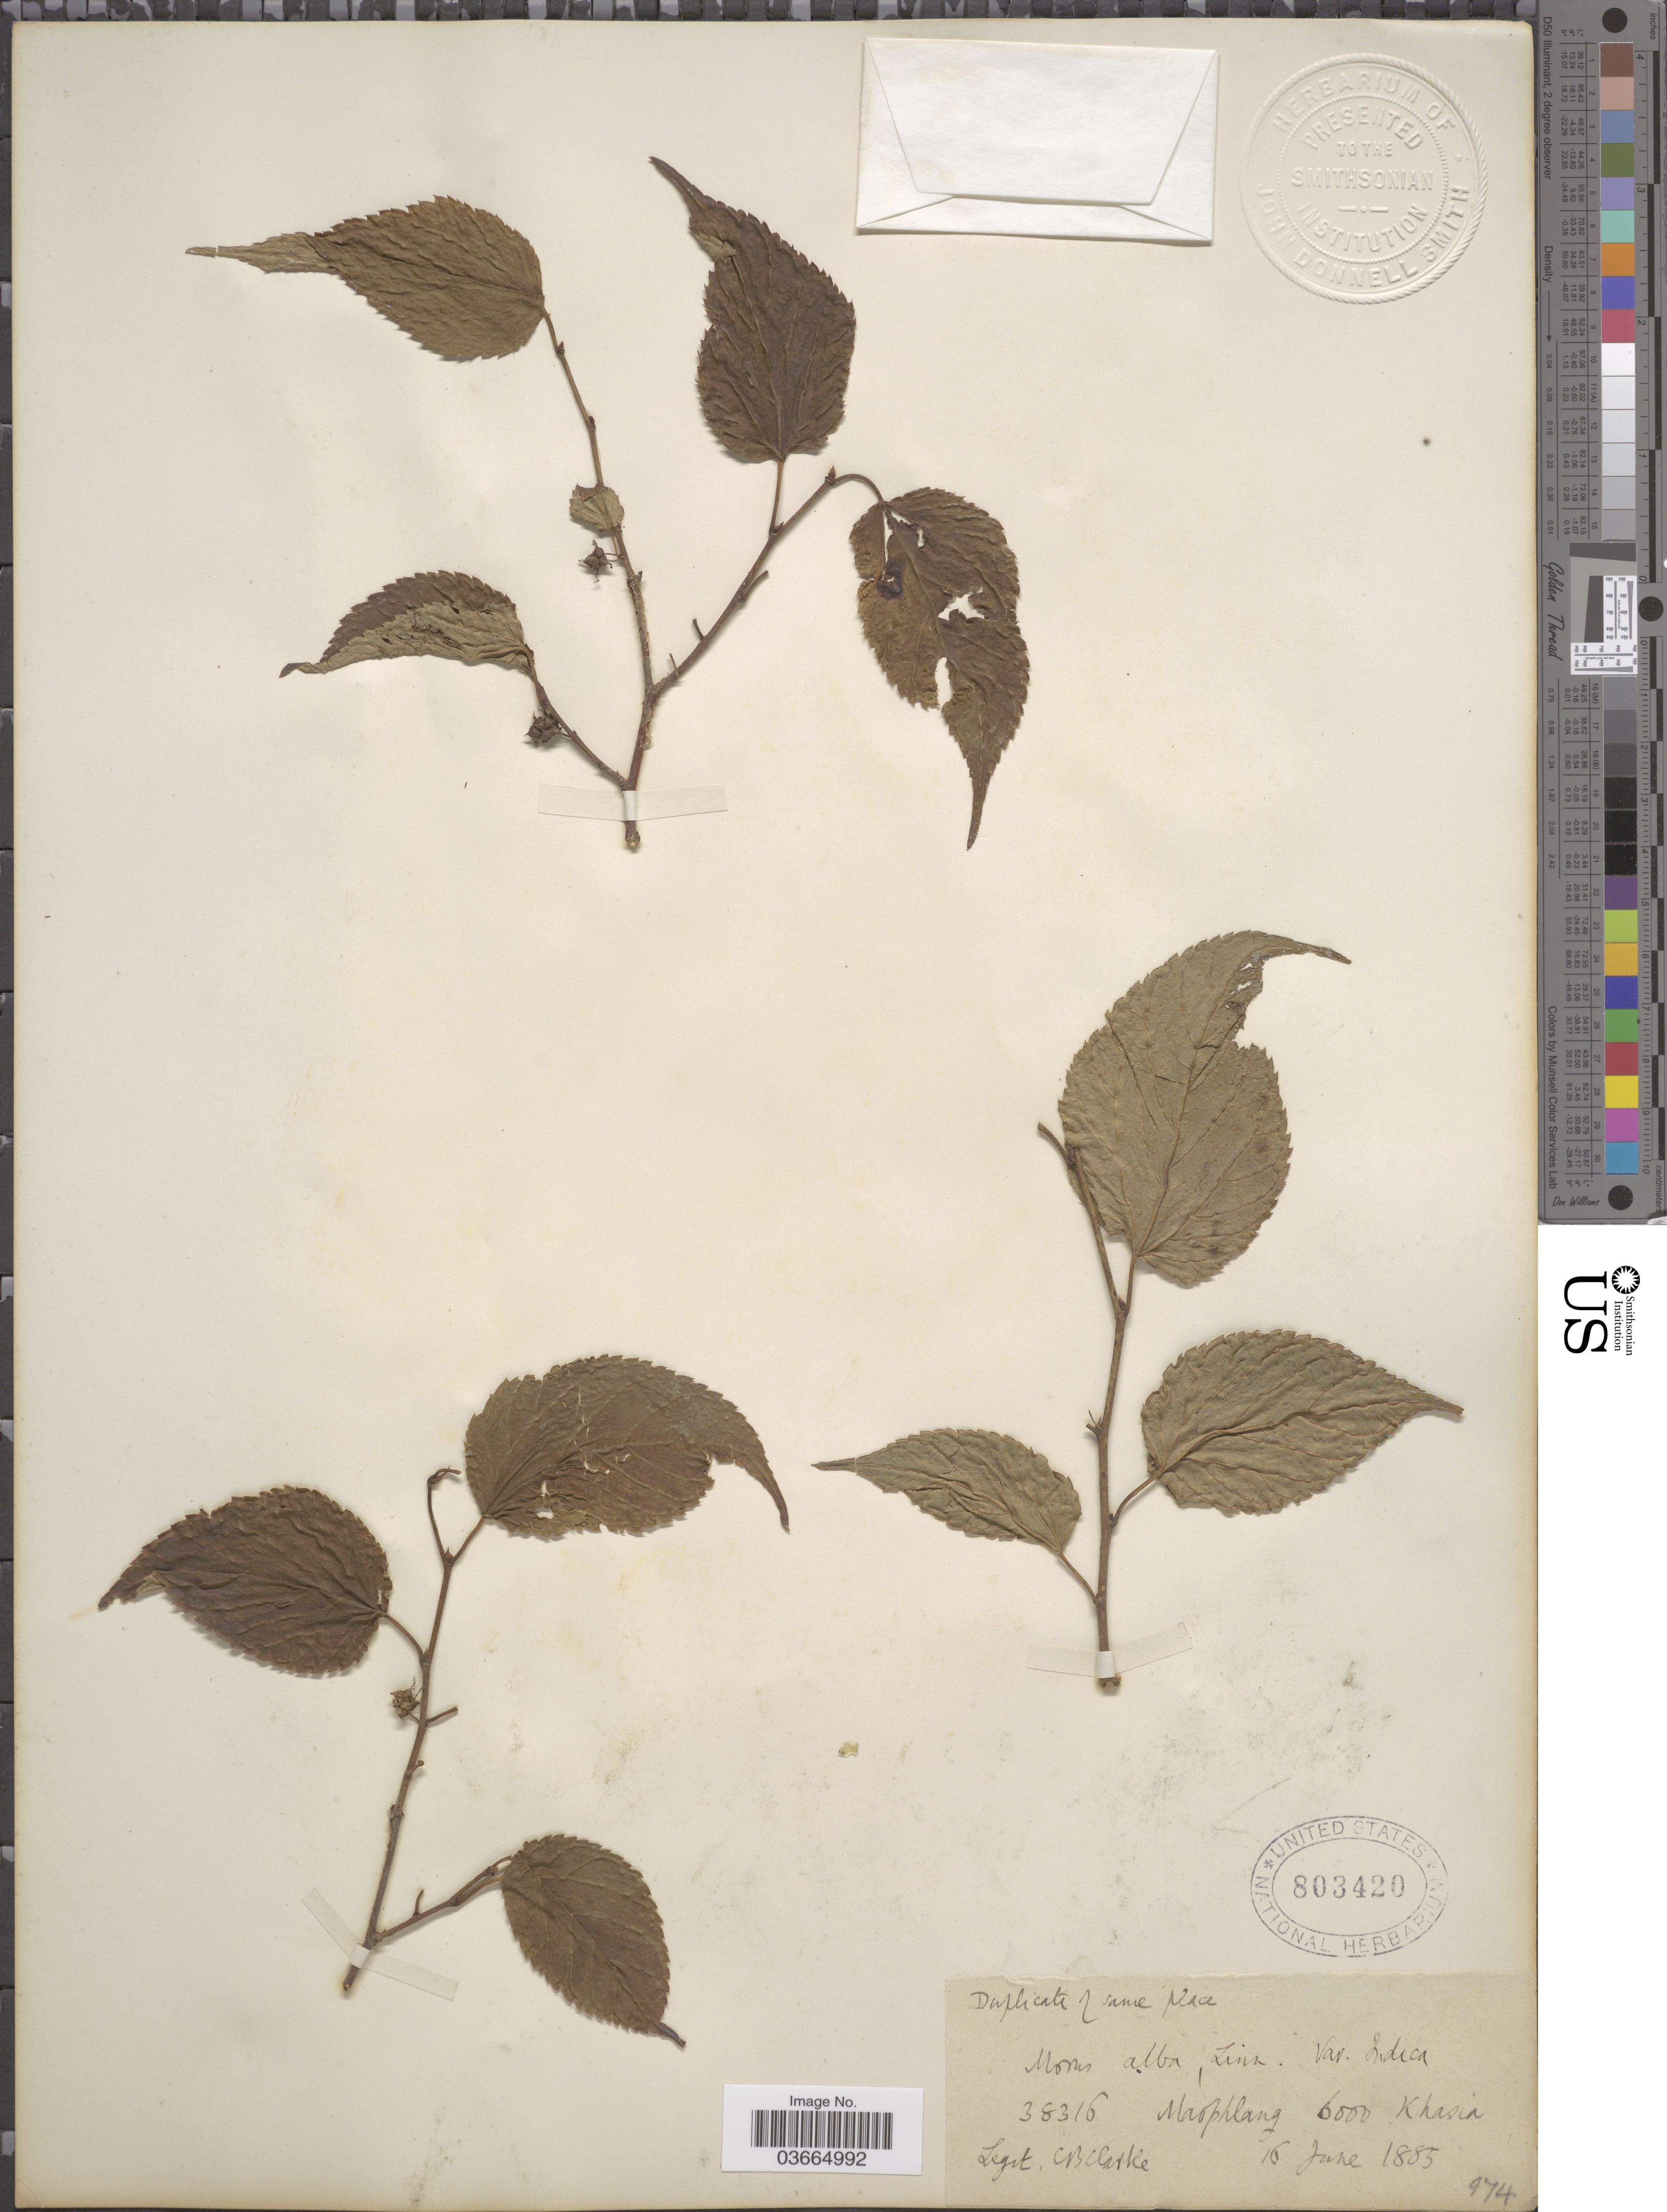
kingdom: Plantae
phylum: Tracheophyta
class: Magnoliopsida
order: Rosales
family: Moraceae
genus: Morus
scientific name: Morus alba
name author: L.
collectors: C. B. Clarke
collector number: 38316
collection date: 1885-06-16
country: India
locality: Maophlang Khasia.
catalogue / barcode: US 803420